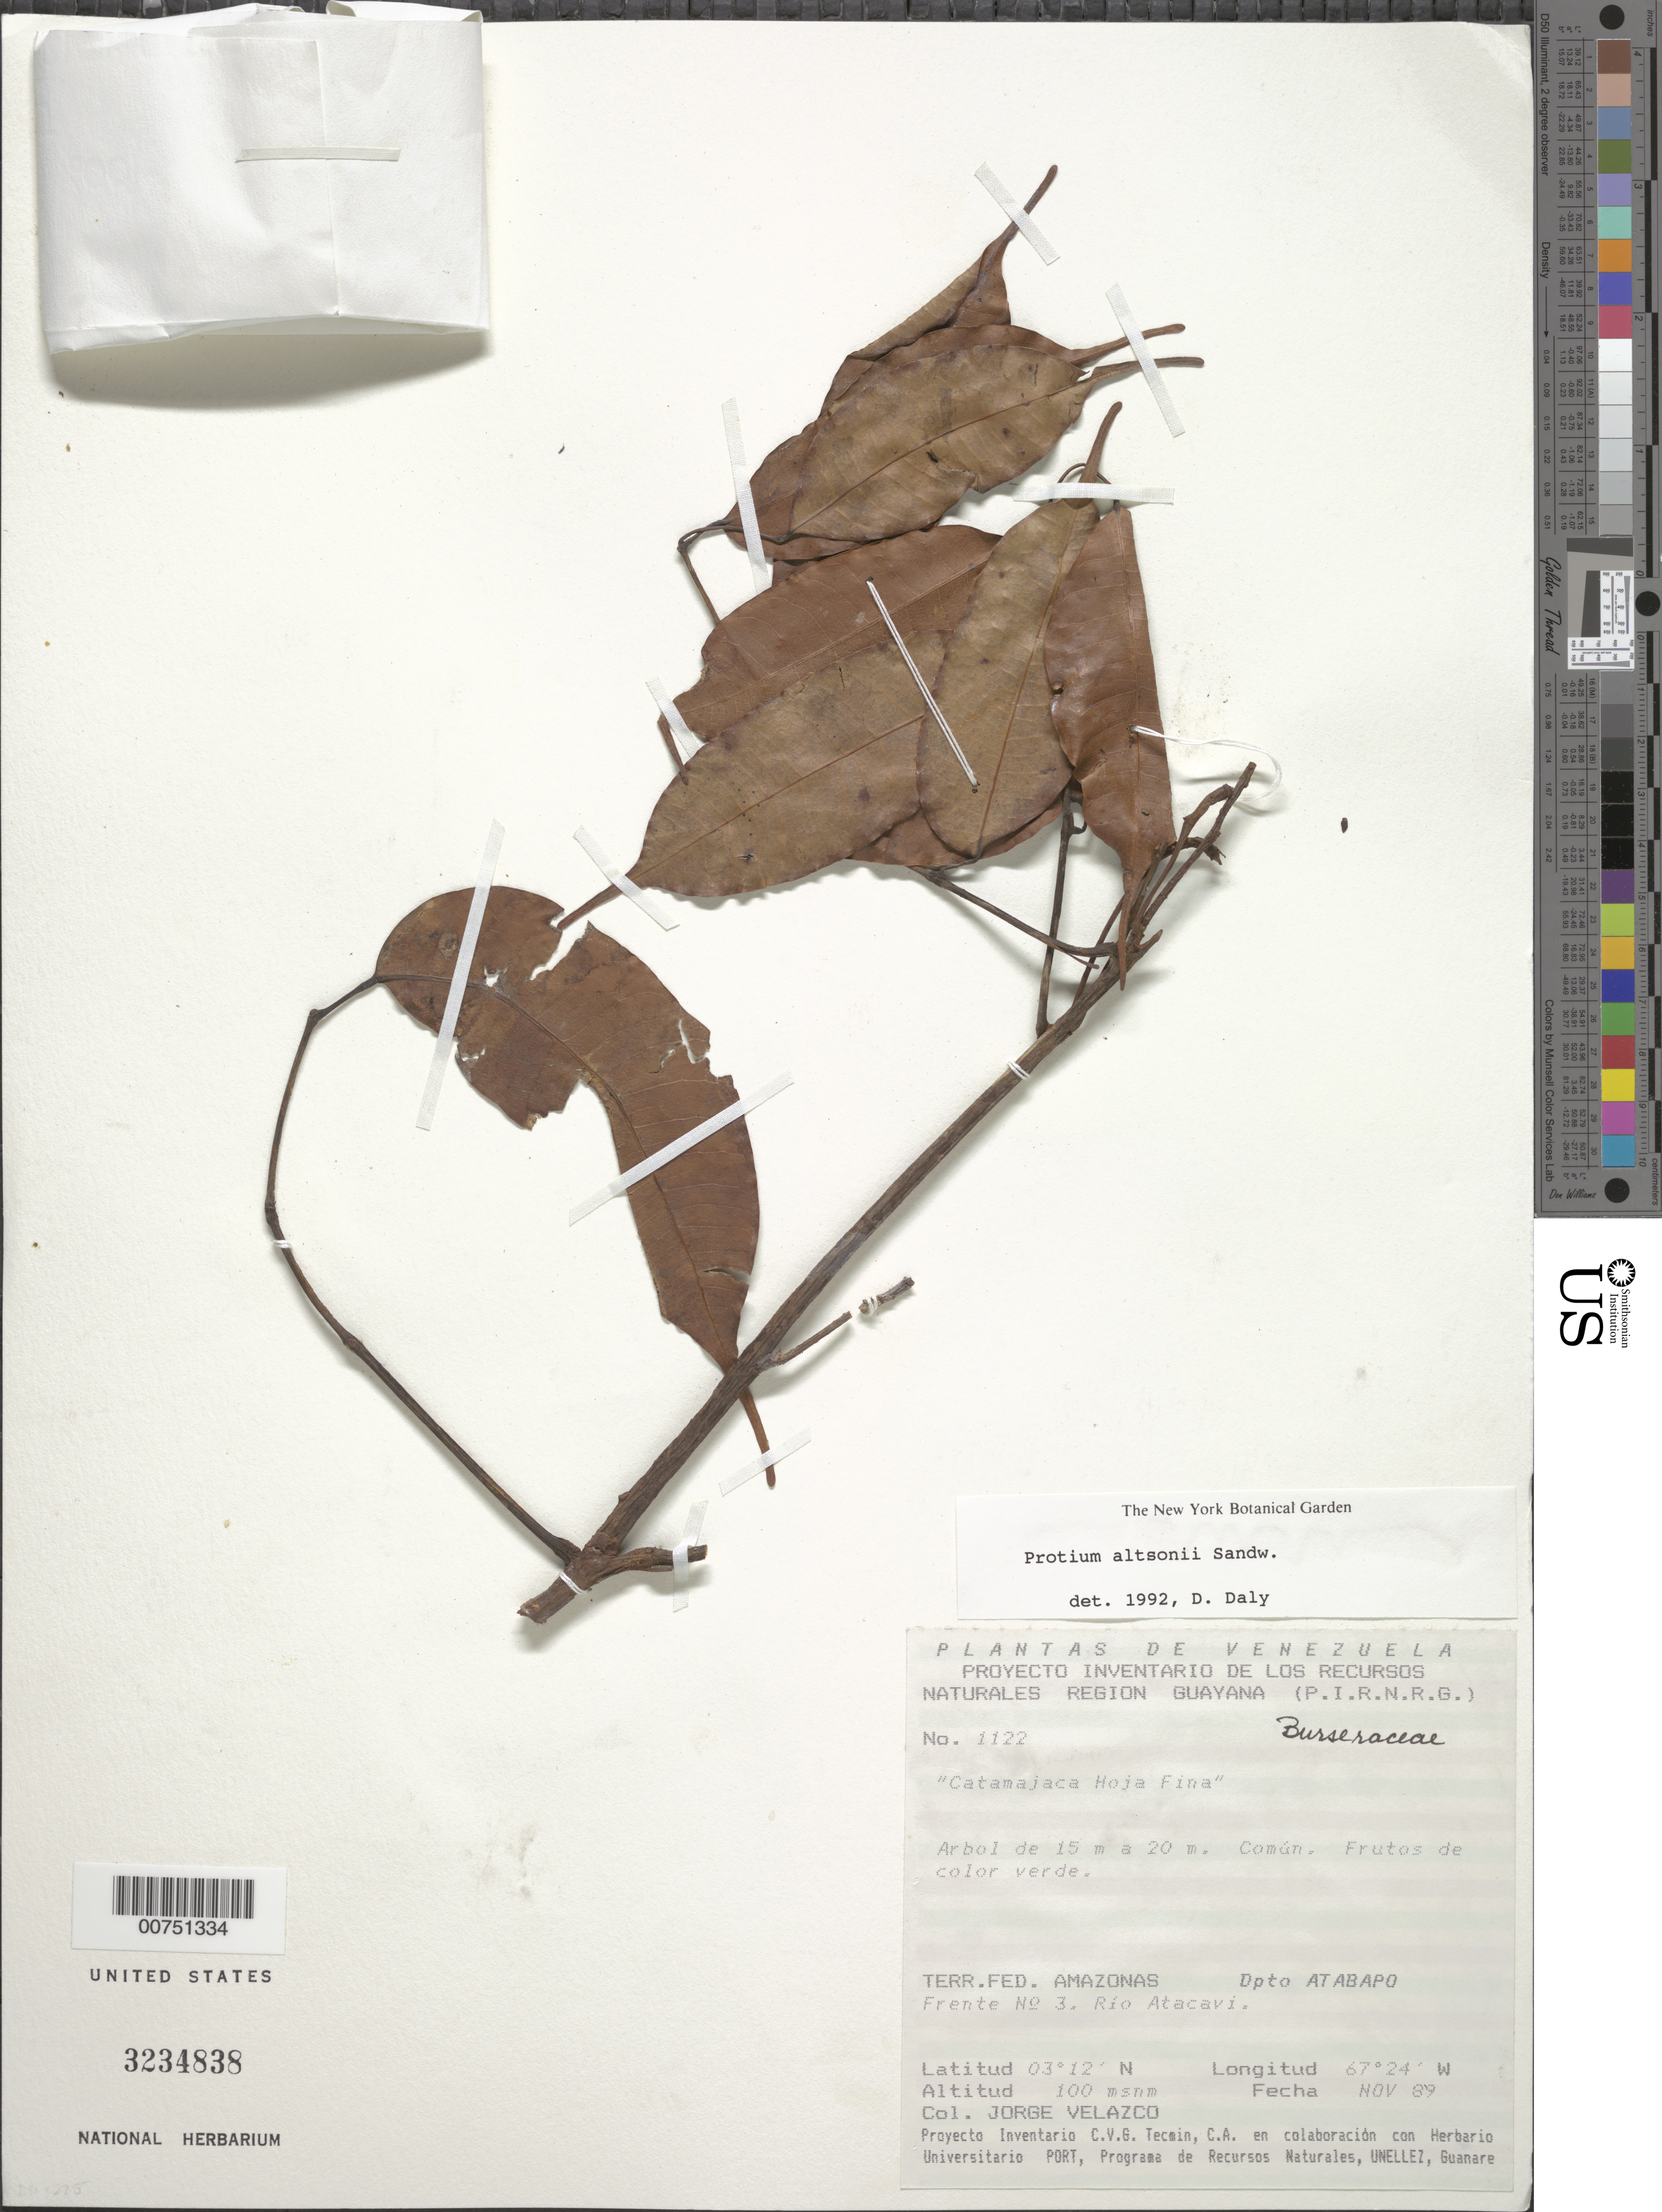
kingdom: Plantae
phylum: Tracheophyta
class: Magnoliopsida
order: Sapindales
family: Burseraceae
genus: Protium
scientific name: Protium altsonii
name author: Sandwith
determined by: Daly, D. C.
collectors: J. Velazco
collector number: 1122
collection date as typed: Nov-89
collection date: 1989-11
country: Venezuela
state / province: Amazonas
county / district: Atabapo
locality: Río Atacavi, Frente no. 3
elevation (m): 100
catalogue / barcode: US 3234838